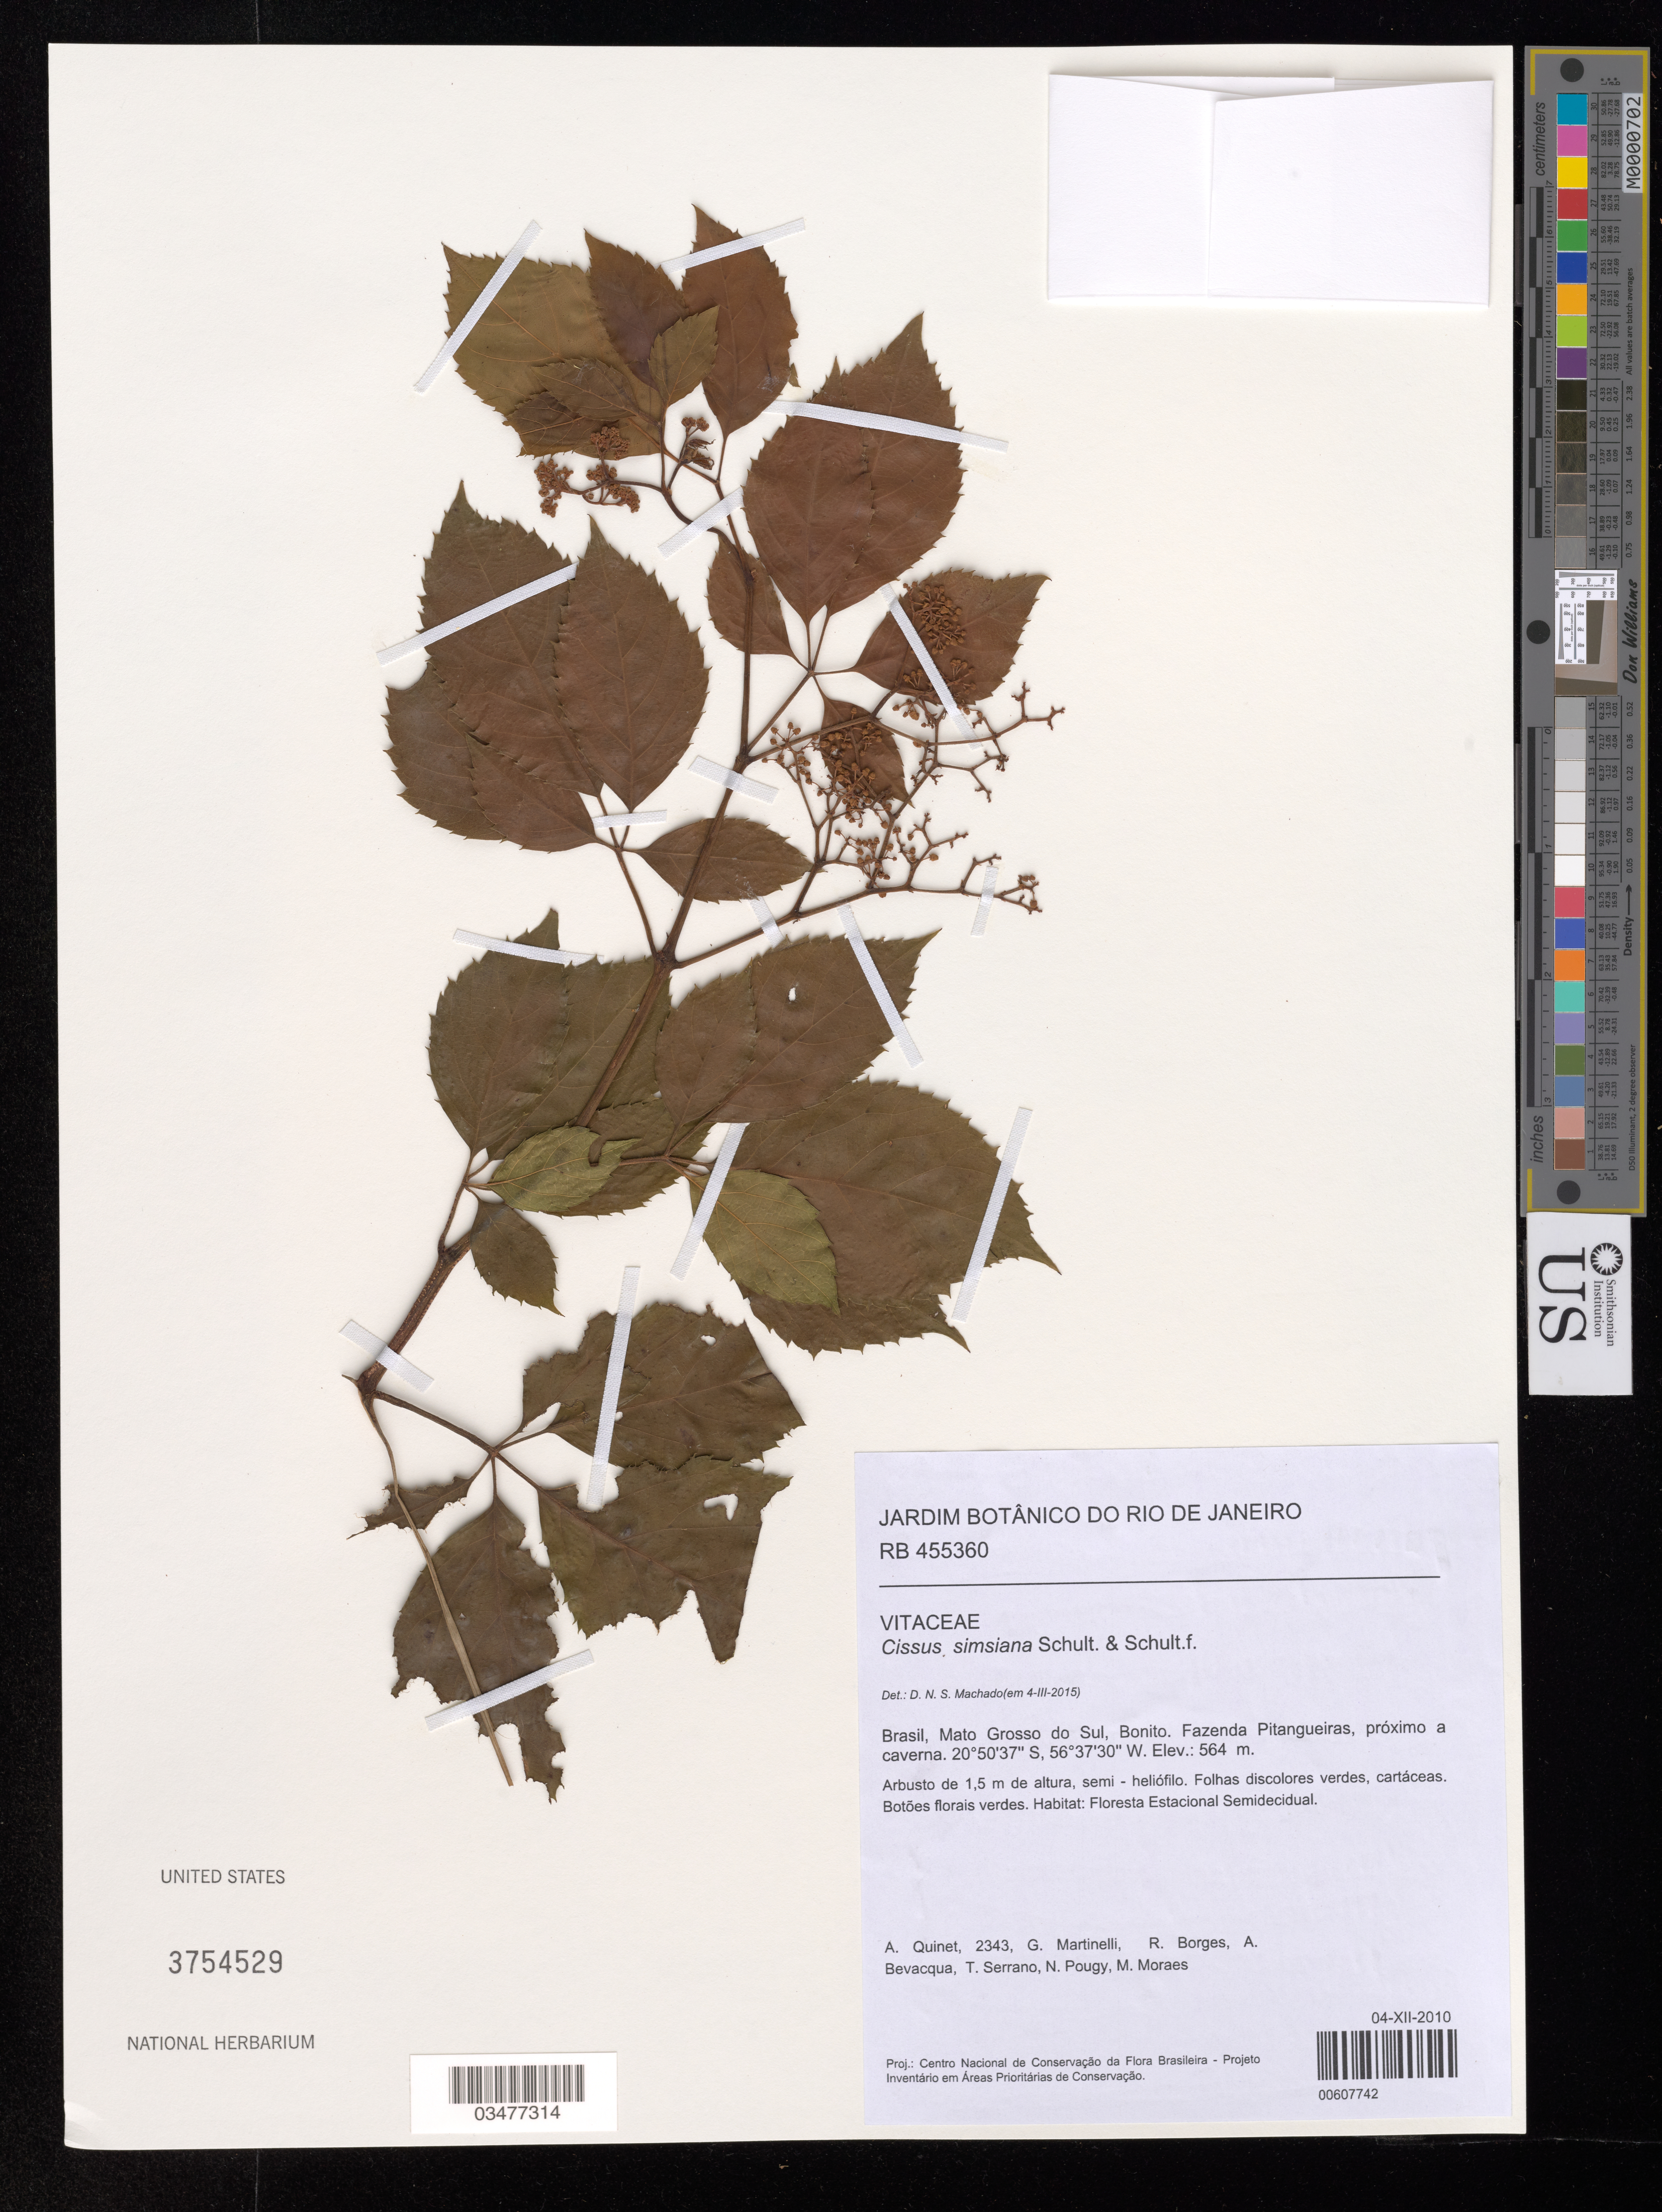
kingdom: Plantae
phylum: Tracheophyta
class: Magnoliopsida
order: Vitales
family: Vitaceae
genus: Cissus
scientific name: Cissus simsiana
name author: Schult. & Schult. f.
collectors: A. Quinet, G. Martinelli, R. Borges & A. Bevacqua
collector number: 2343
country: Brazil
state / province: Mato Grosso do Sul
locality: Bonito. Fazenda Pitangueiras, próximo a caverna.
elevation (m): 564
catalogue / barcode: US 3754529